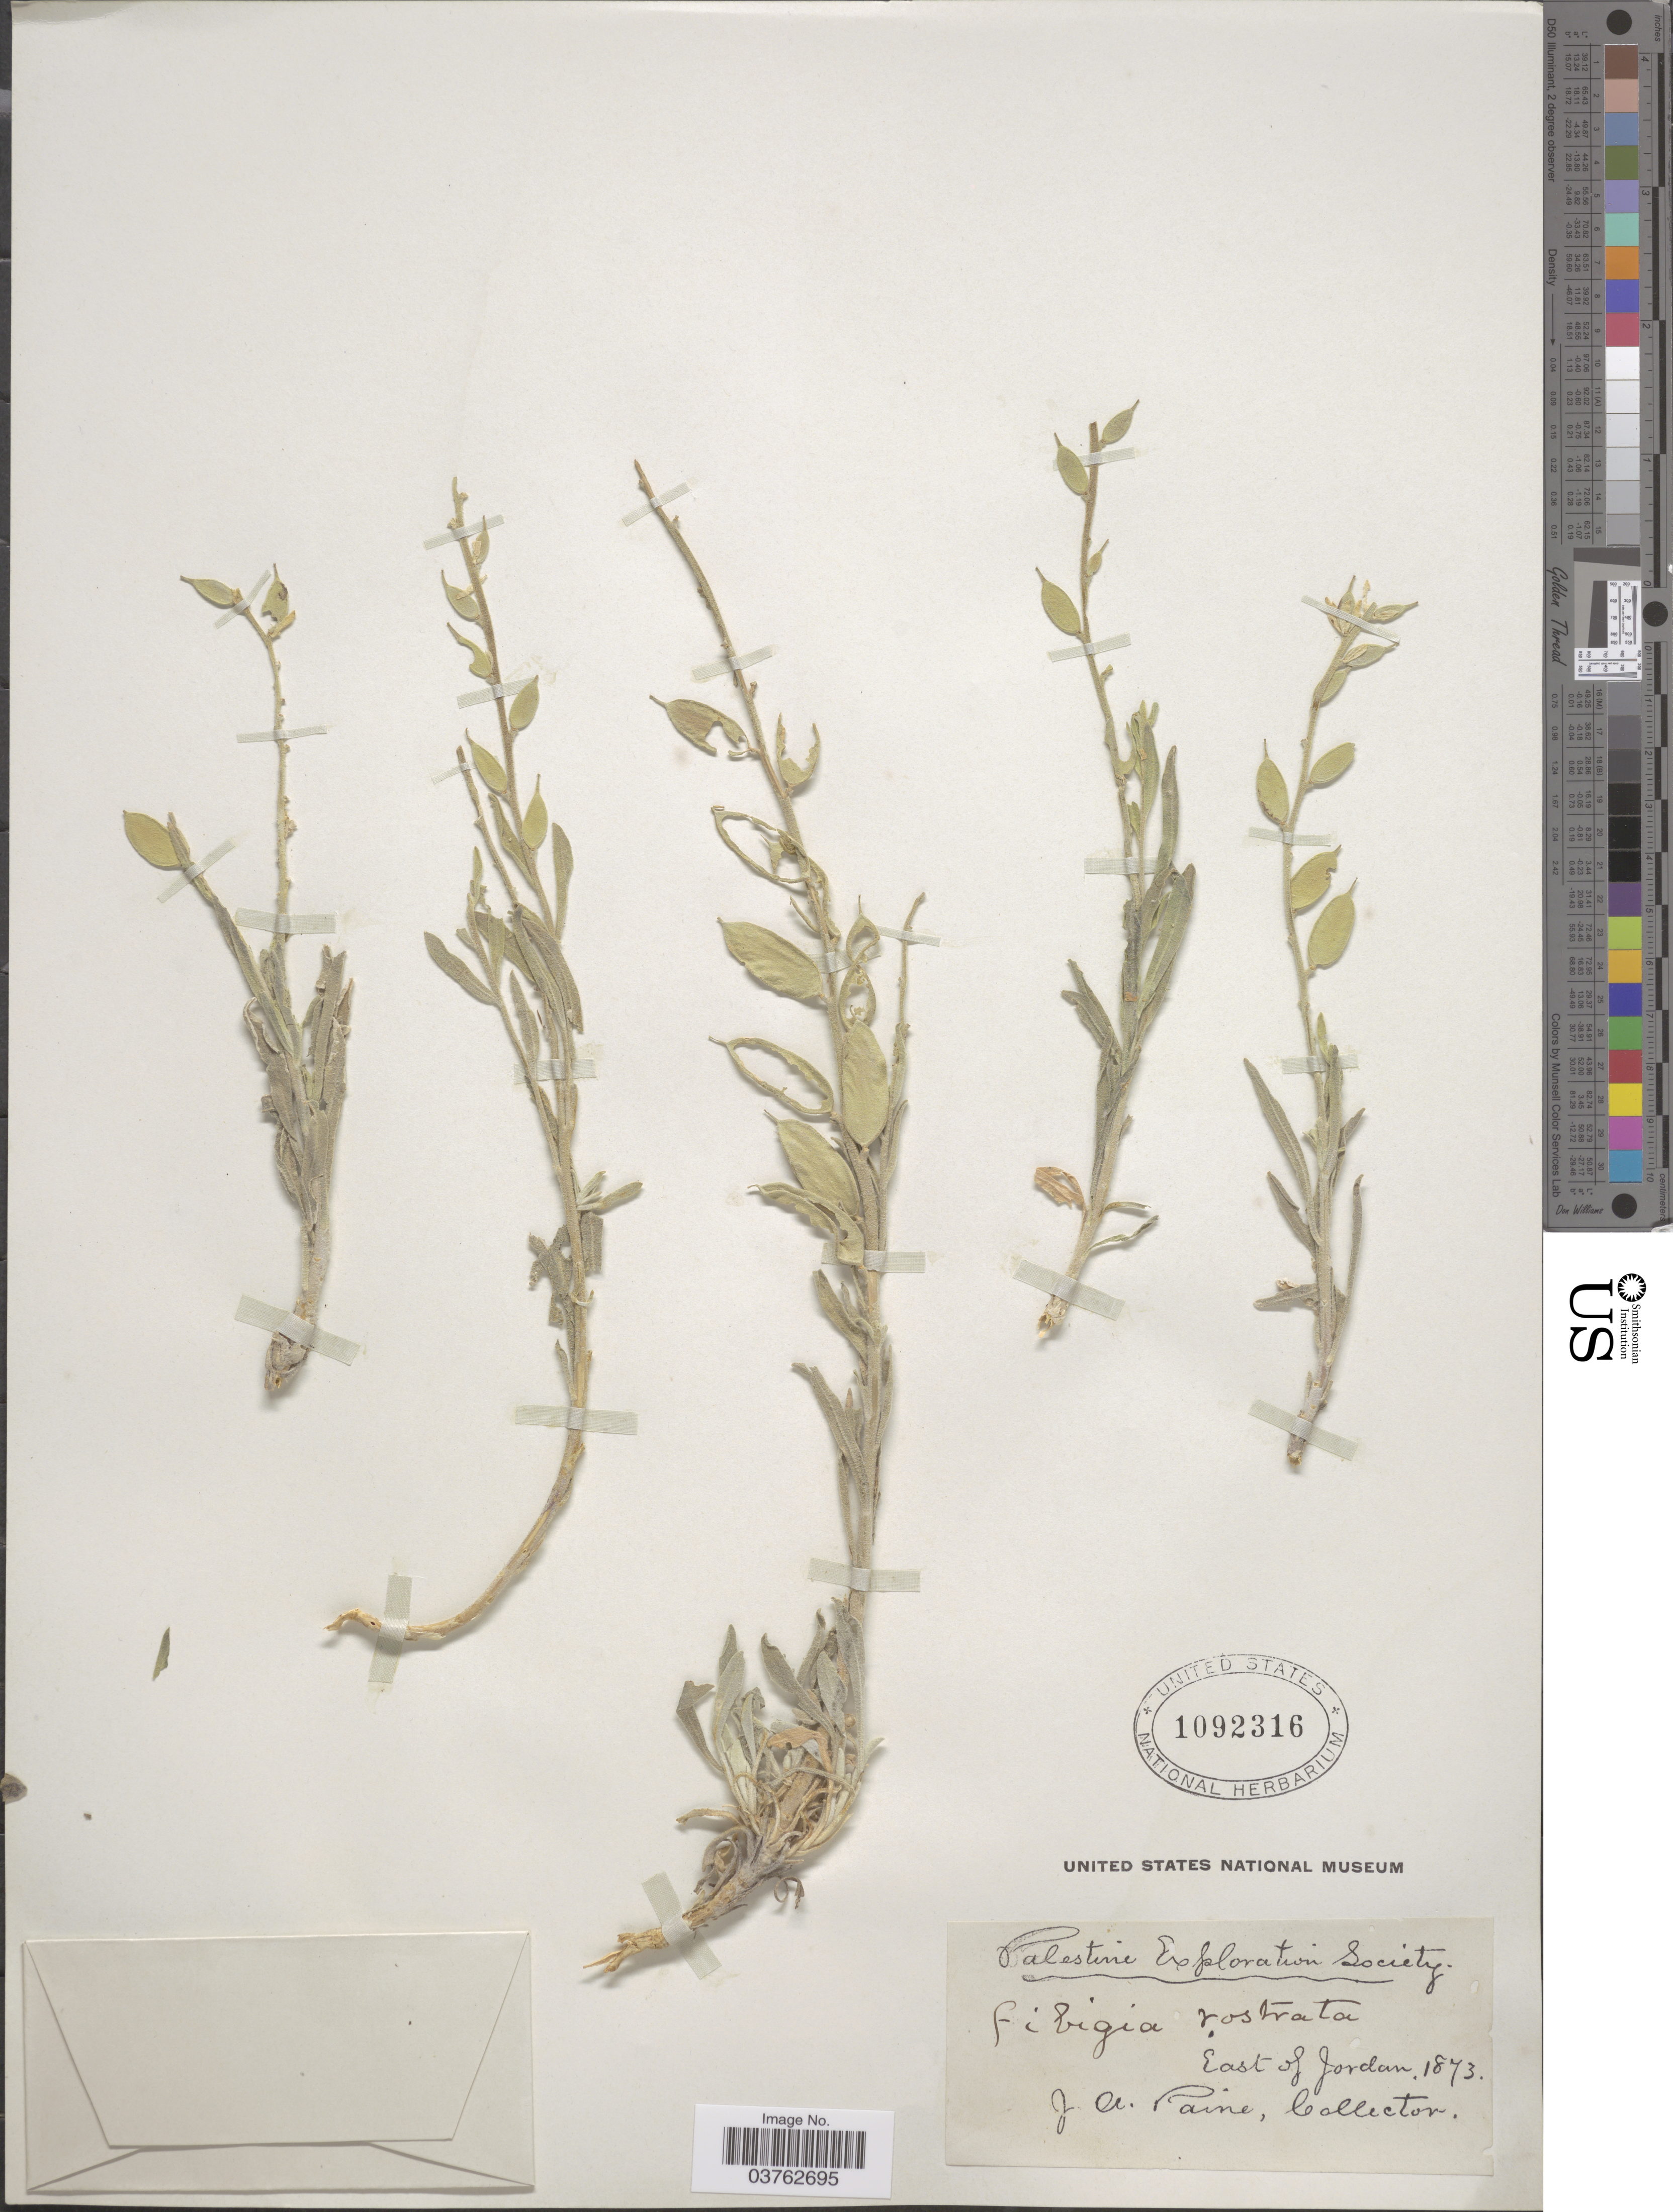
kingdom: Plantae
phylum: Tracheophyta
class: Magnoliopsida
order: Brassicales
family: Brassicaceae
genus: Fibigia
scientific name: Fibigia rostrata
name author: (Schenk) Boiss.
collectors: J. A. Paine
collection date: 1873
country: Jordan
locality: East of Jordan.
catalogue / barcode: US 1092316